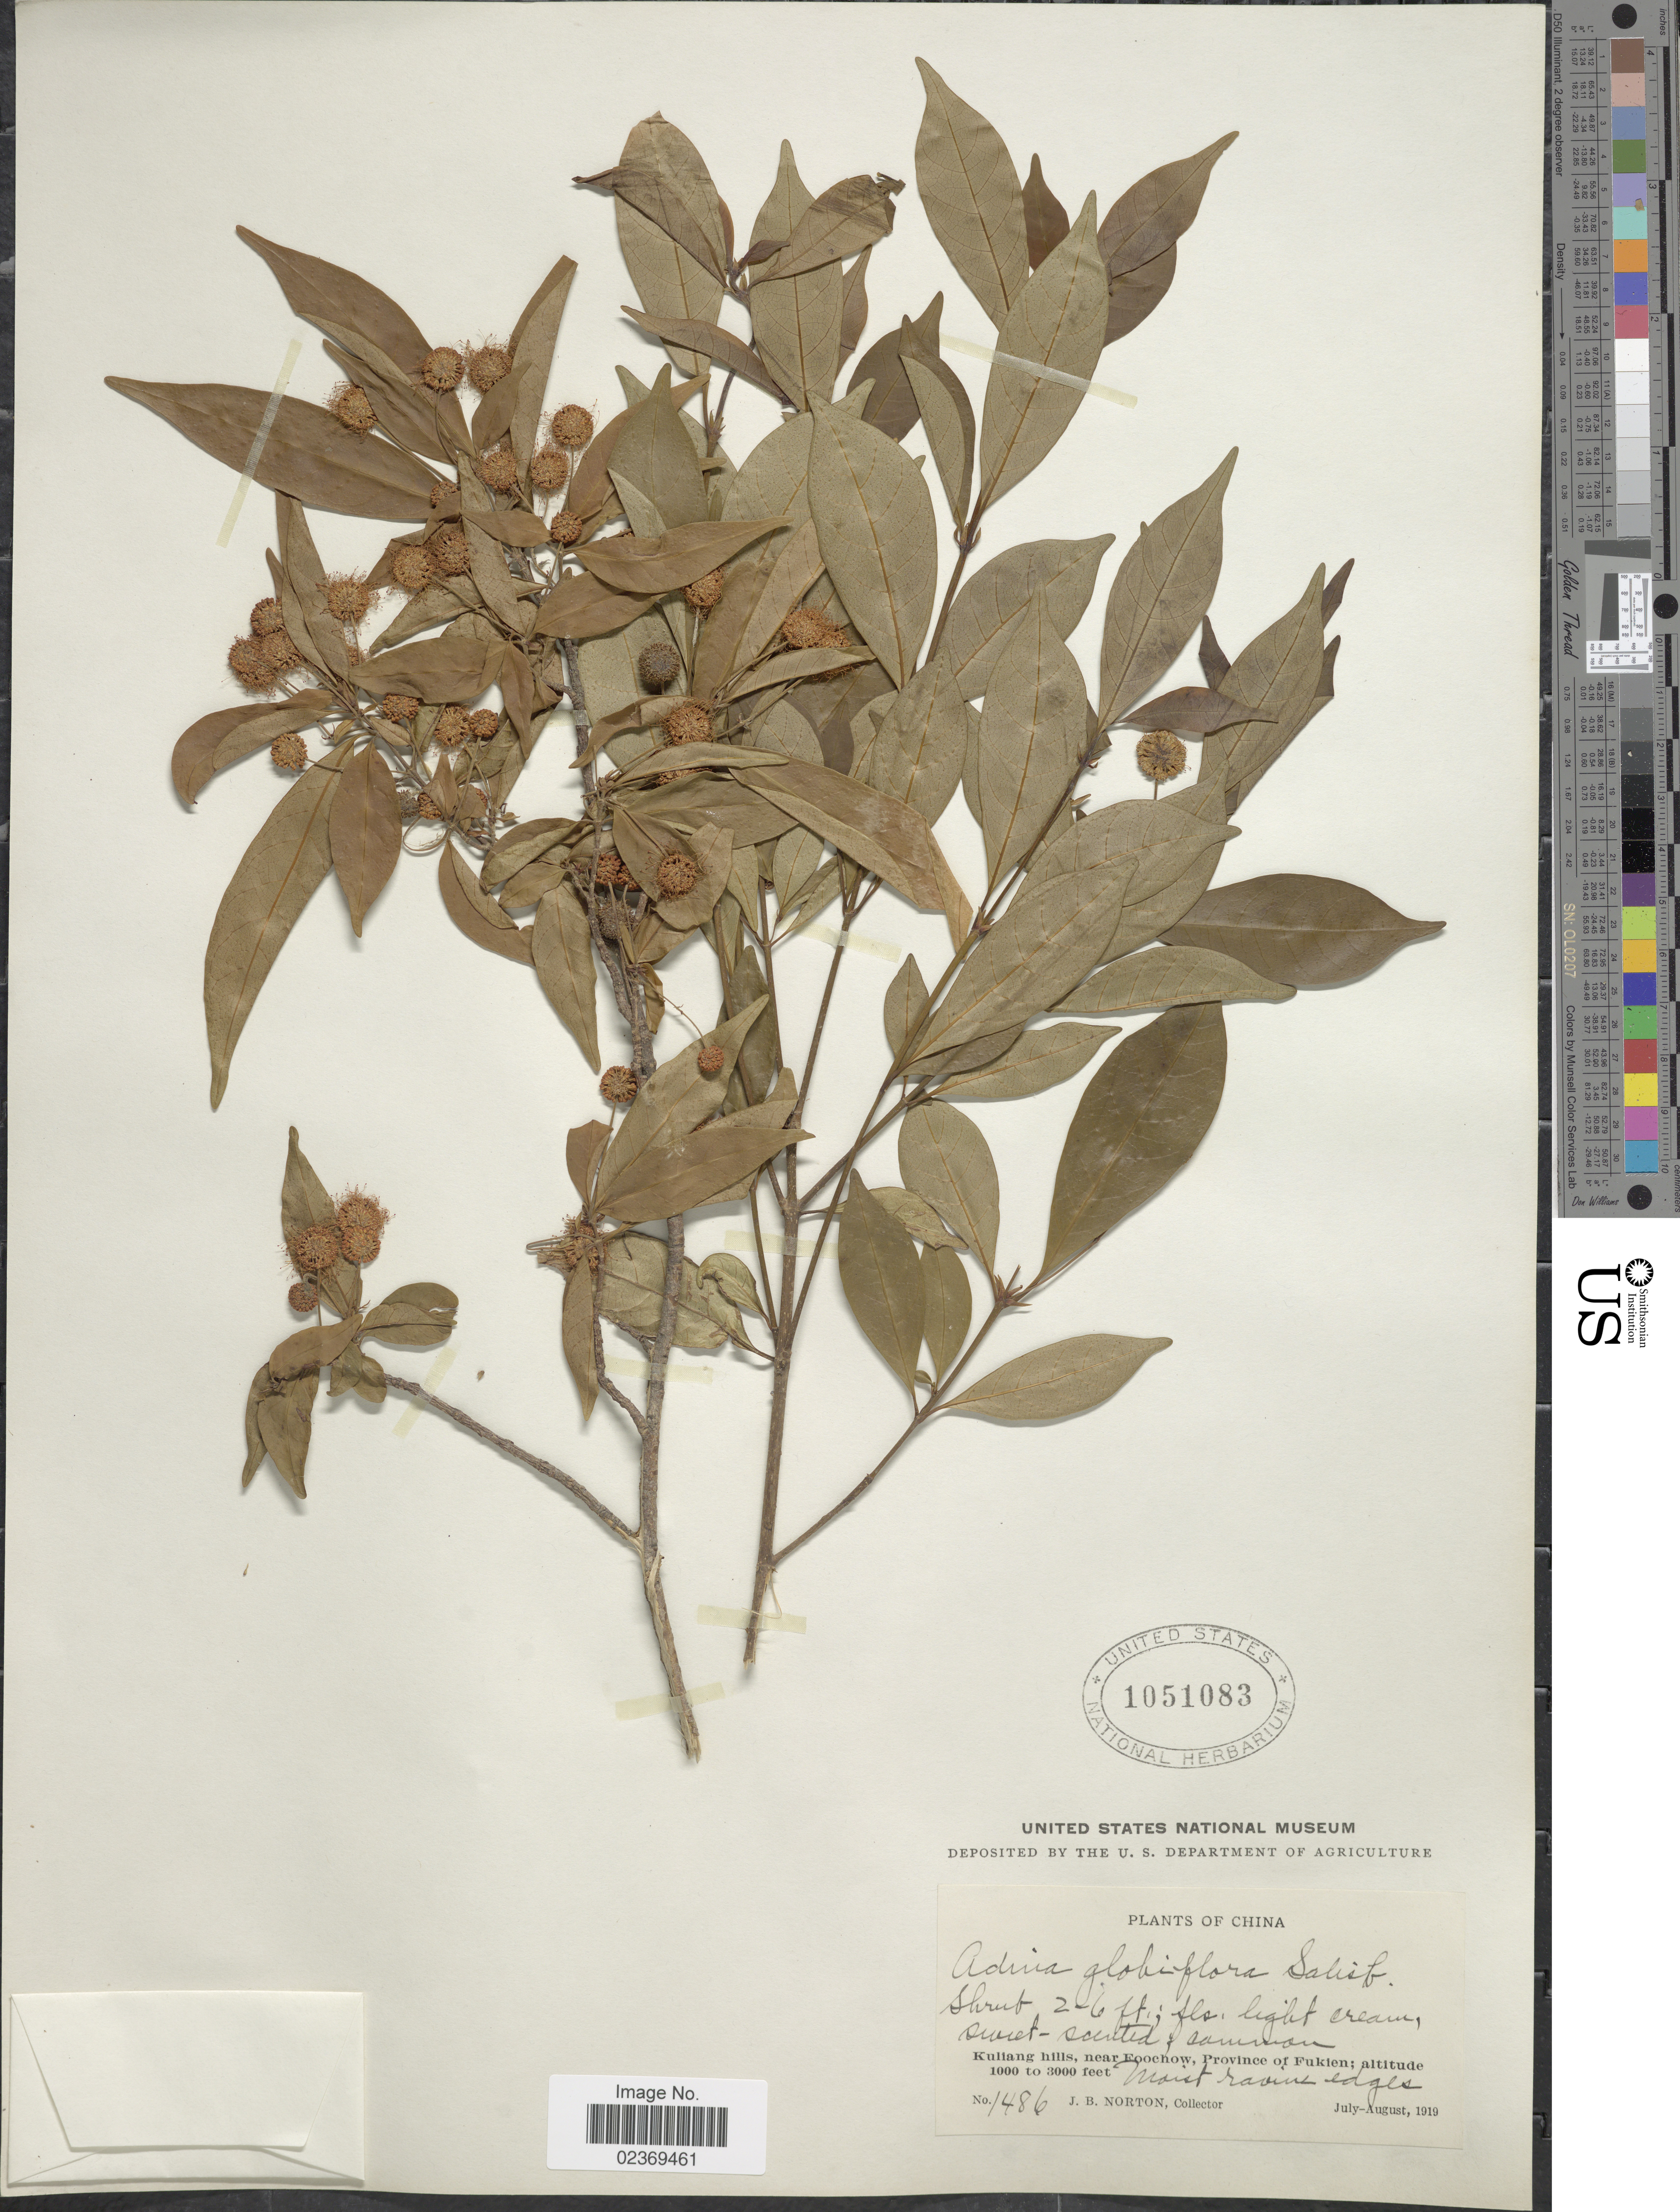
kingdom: Plantae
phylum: Tracheophyta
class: Magnoliopsida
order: Gentianales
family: Rubiaceae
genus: Adina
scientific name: Adina pilulifera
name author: (Lam.) Franch. & Drake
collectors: J. B. Norton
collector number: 1486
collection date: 1919-07/1919-08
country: China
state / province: Fujian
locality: Kuliang hills, near Foochow, Province of Fukien, moist ravine edges.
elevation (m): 305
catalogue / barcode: US 1051083